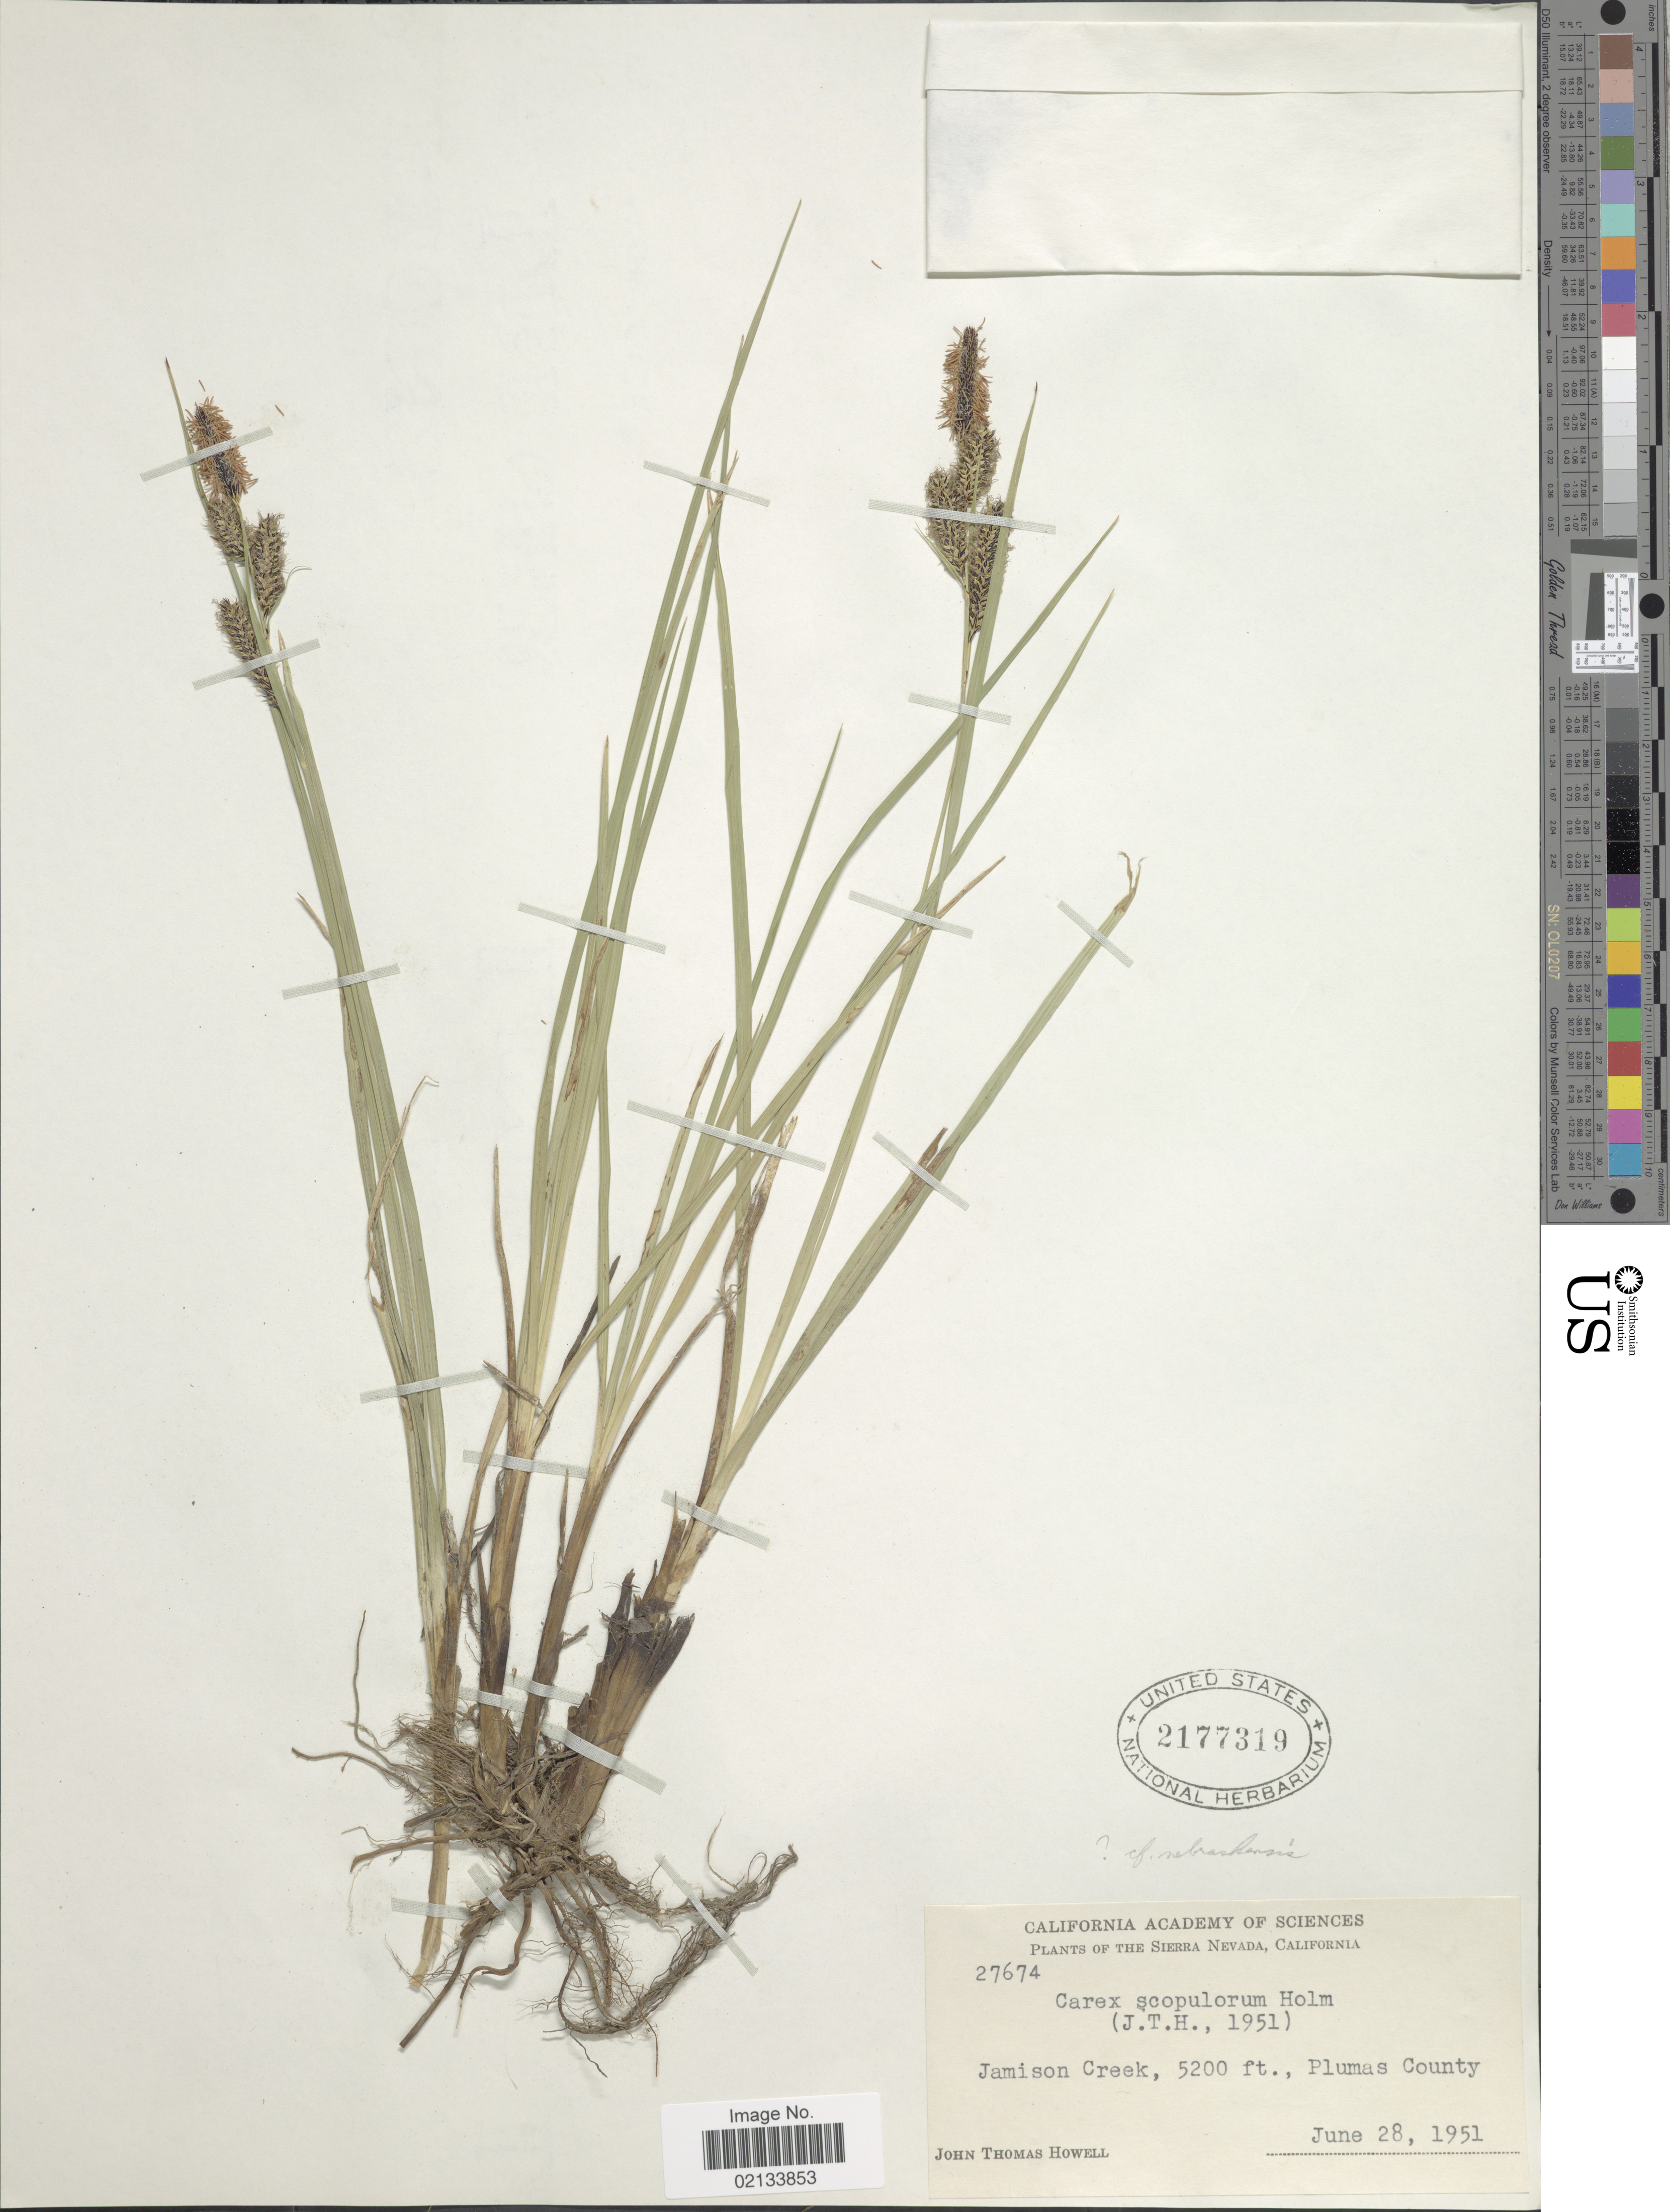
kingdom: Plantae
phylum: Tracheophyta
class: Liliopsida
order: Poales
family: Cyperaceae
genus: Carex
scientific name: Carex scopulorum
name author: Holm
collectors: J. T. Howell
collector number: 27674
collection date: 1951-06-28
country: United States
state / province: California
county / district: Plumas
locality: The Sierra Nevada, Jamison Creek, Plumas County.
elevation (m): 1585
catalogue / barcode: US 2177319